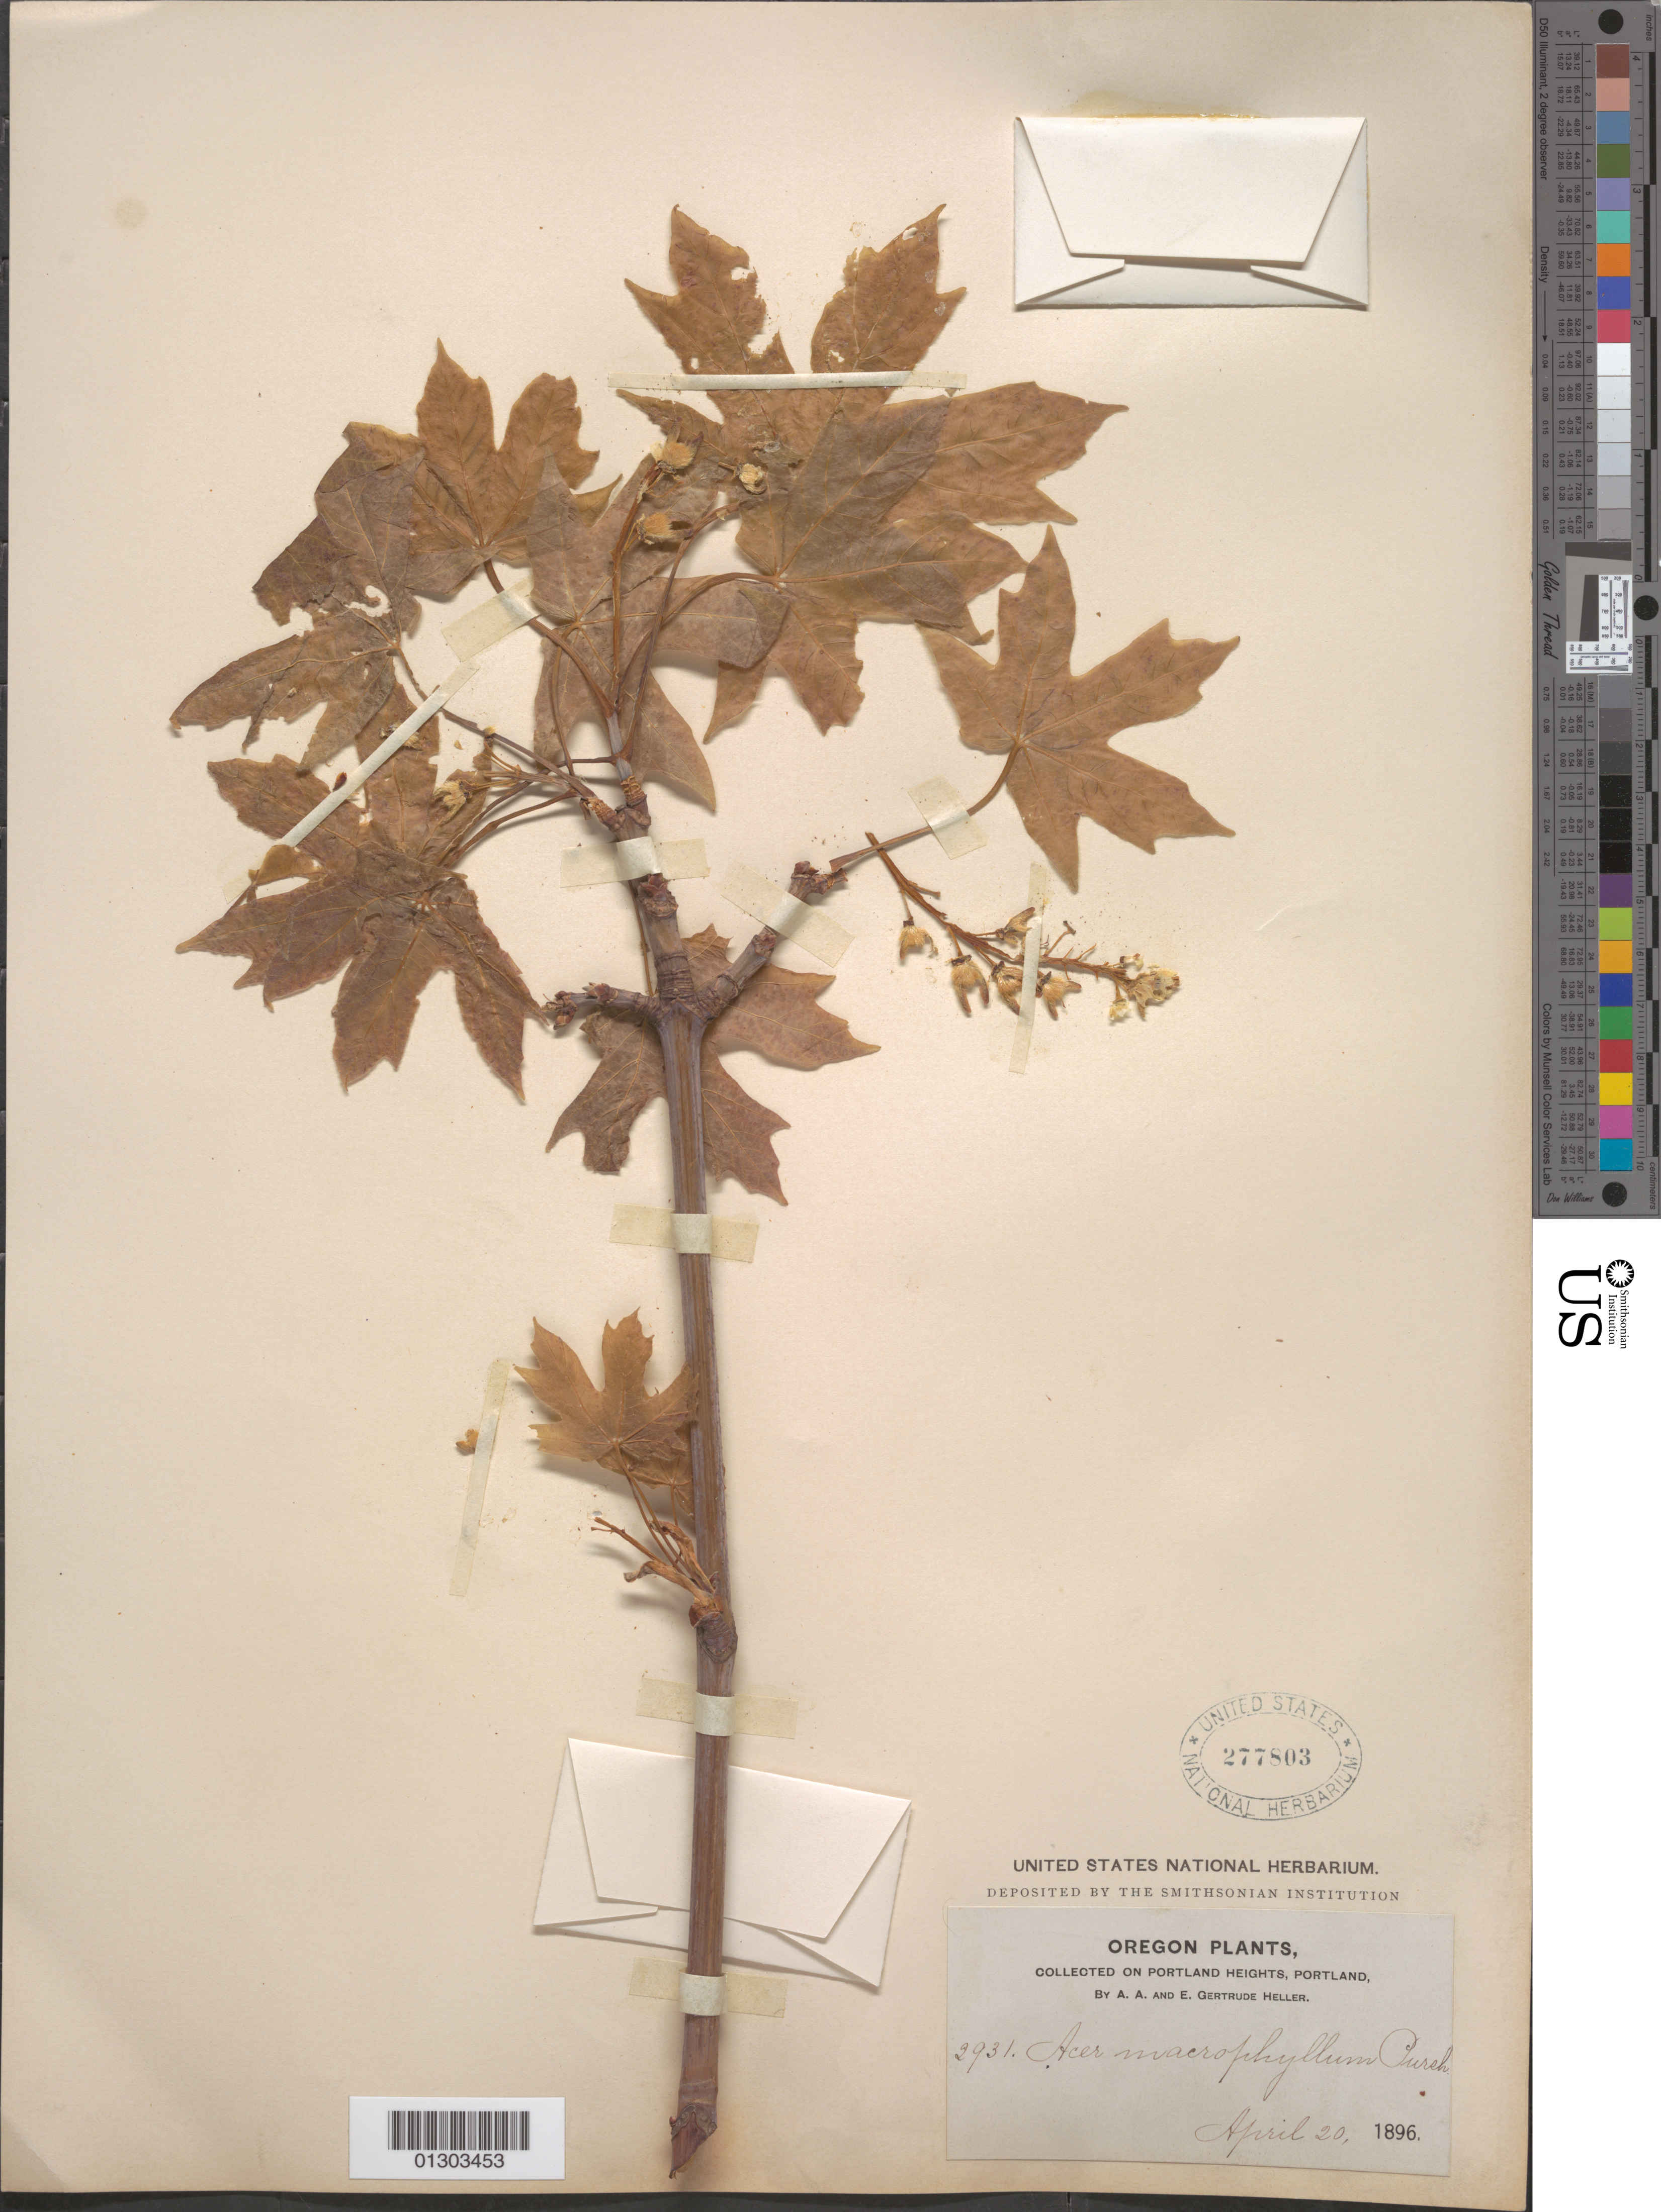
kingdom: Plantae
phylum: Tracheophyta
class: Magnoliopsida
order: Sapindales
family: Sapindaceae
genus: Acer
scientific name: Acer macrophyllum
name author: Pursh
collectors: A. A. Heller & E. G. Heller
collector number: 2931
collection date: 1896-04-20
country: United States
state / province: Oregon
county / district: Multnomah County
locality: Portland Heights, Portland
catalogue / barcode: US 277803